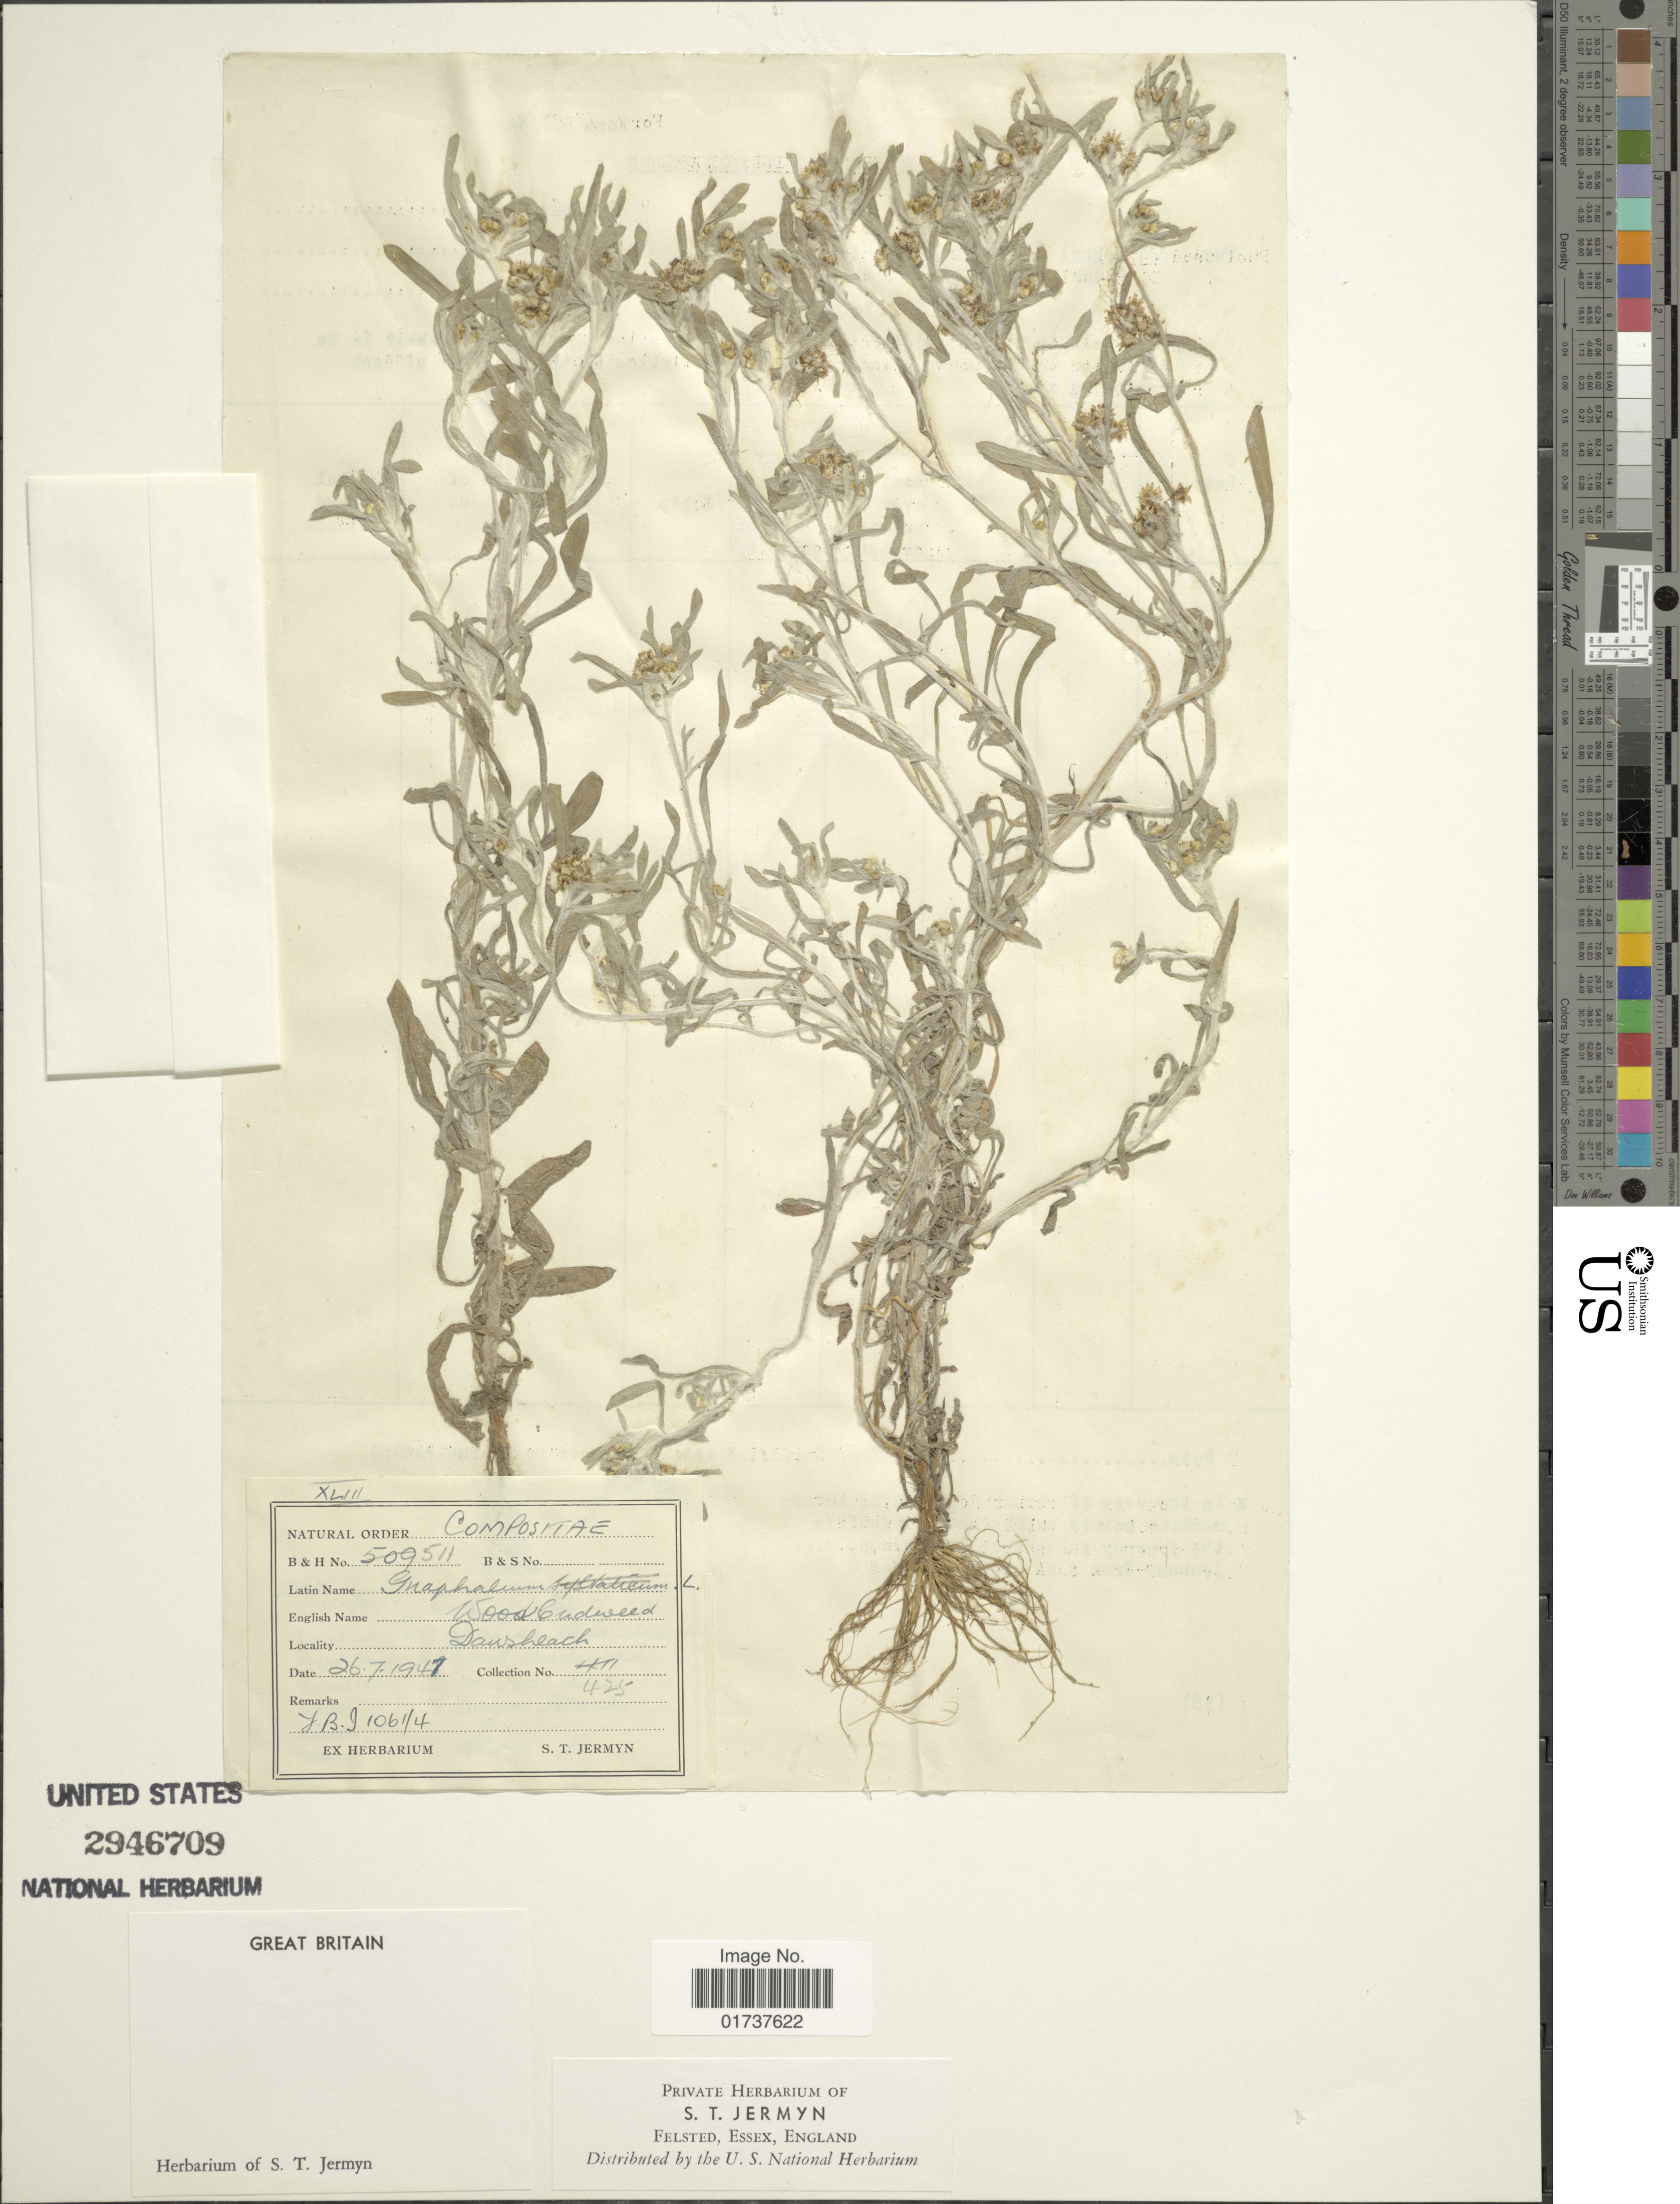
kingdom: Plantae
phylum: Tracheophyta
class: Magnoliopsida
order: Asterales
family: Asteraceae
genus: Gnaphalium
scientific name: Gnaphalium uliginosum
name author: L.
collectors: ex herb. S. T. Jermyn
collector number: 425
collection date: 1941-07-26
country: United Kingdom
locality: Daws beach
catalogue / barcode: US 2946709